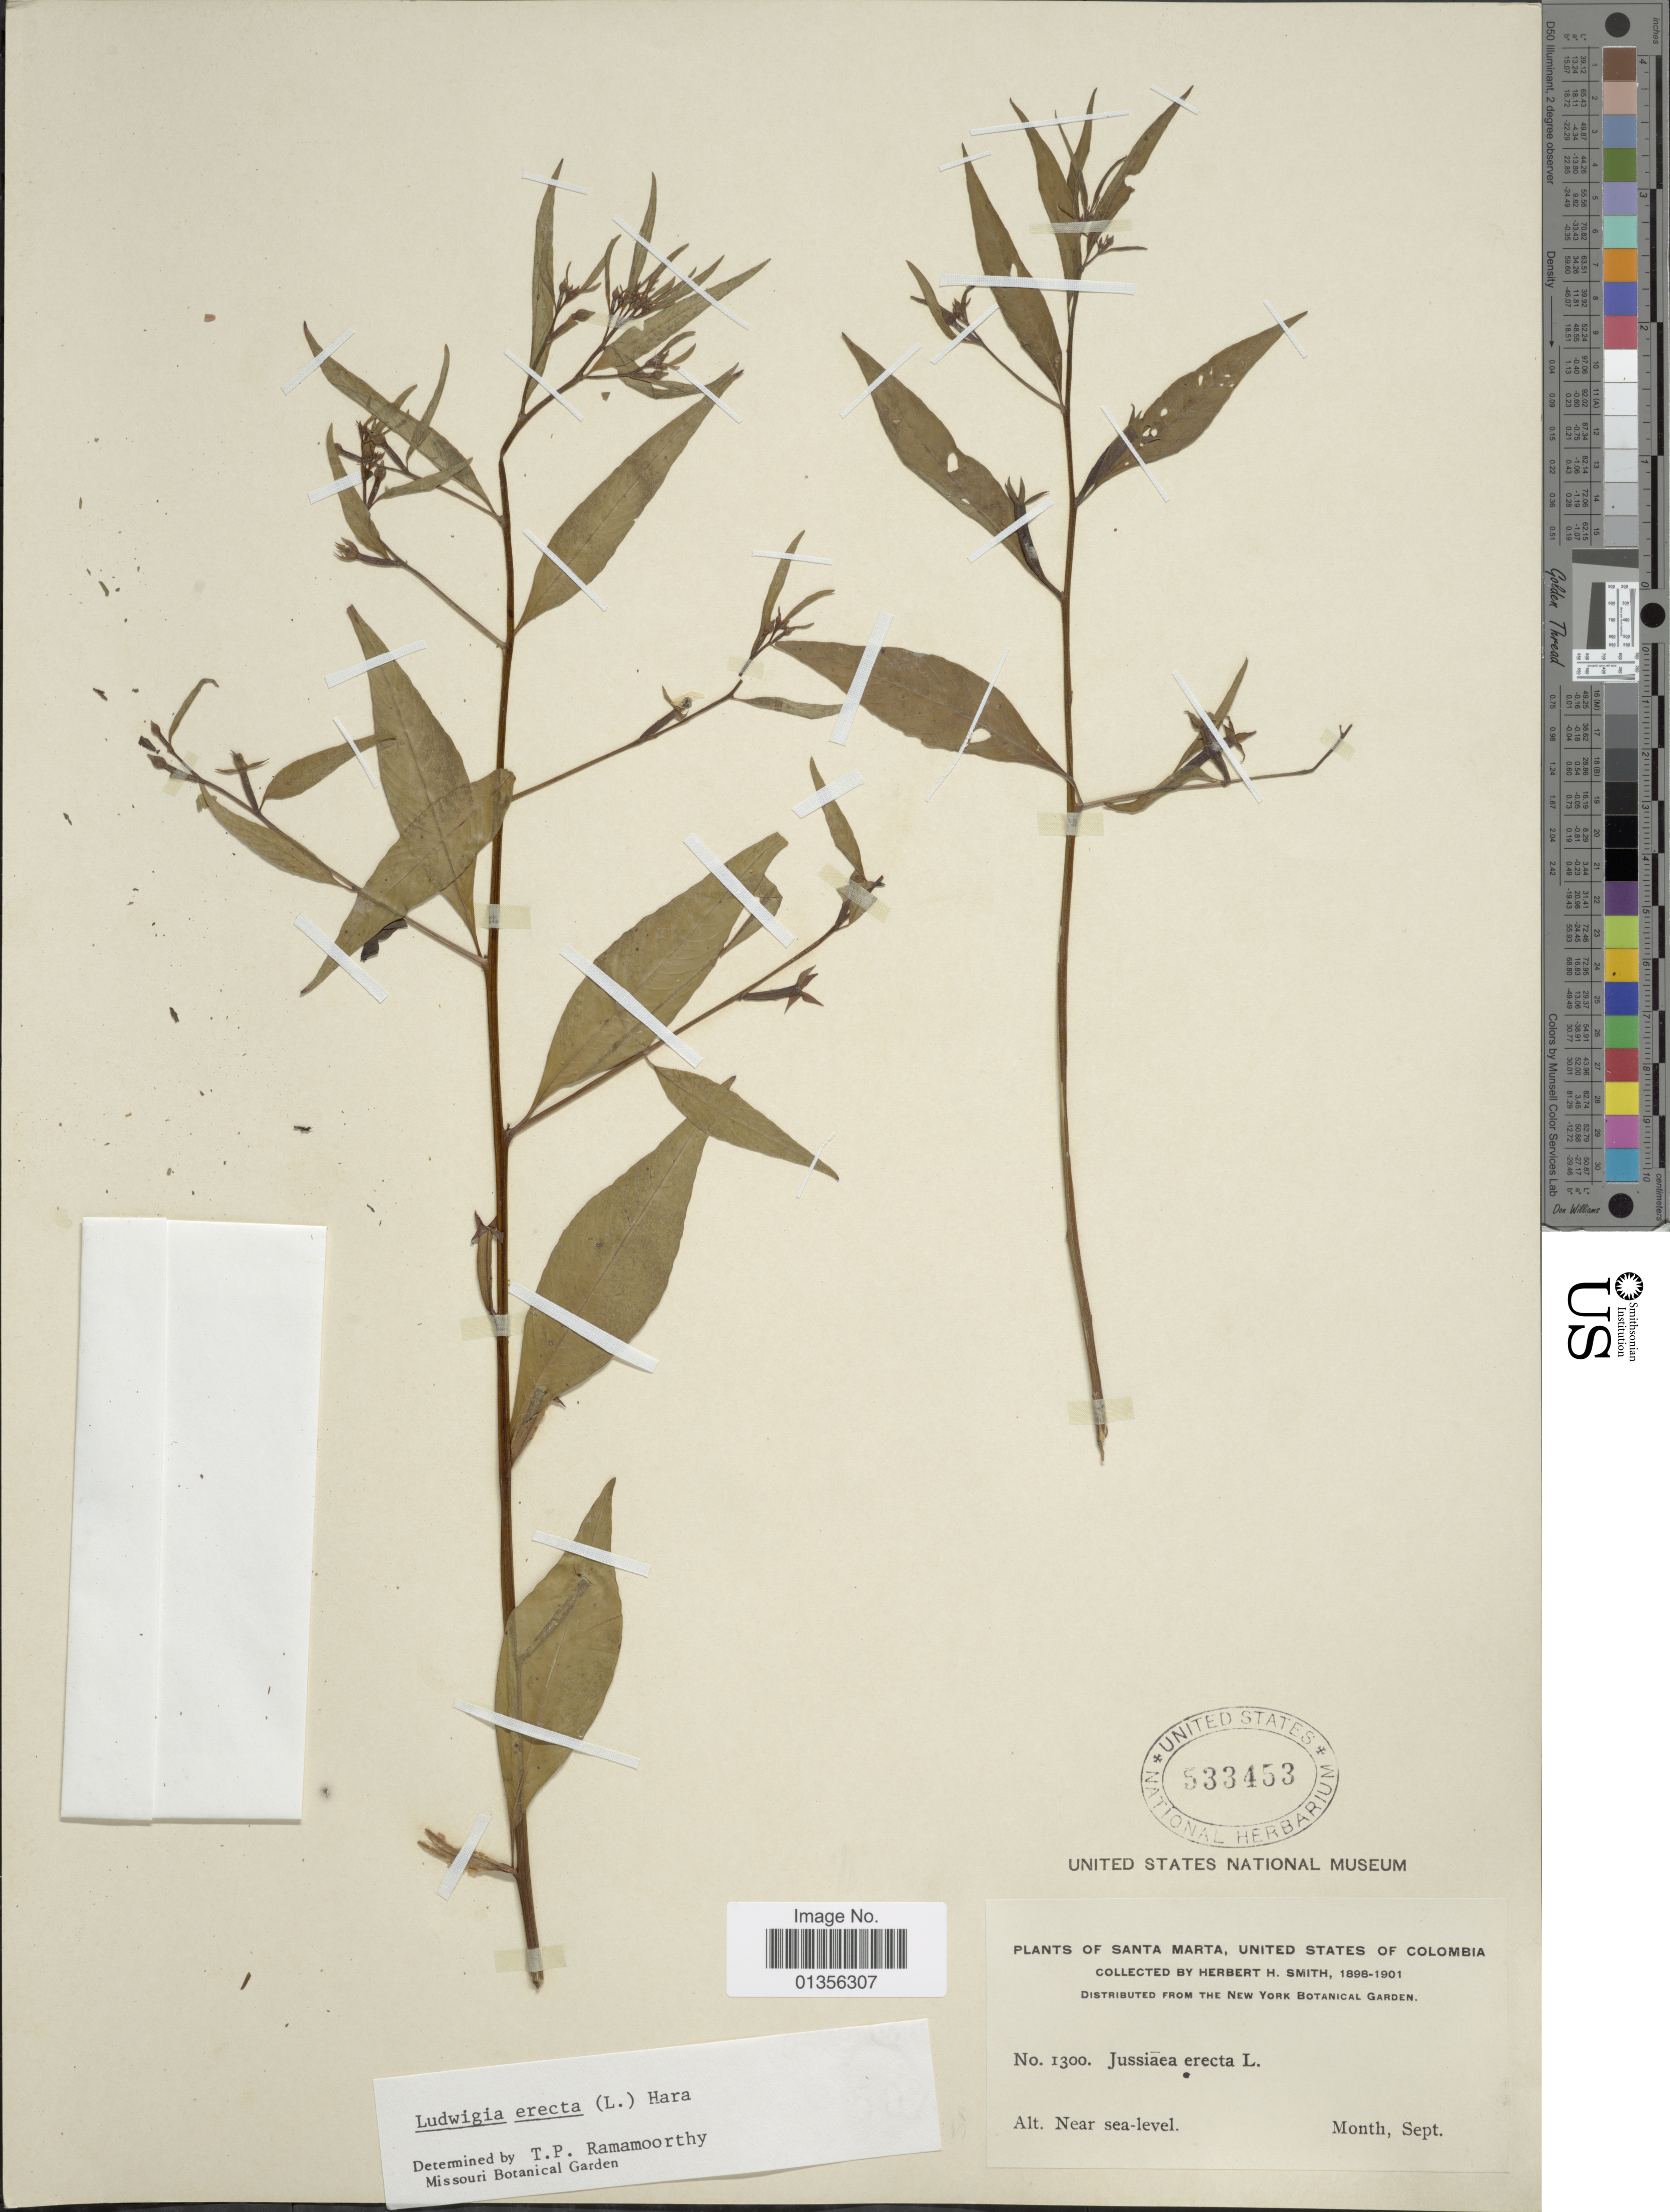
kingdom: Plantae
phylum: Tracheophyta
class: Magnoliopsida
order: Myrtales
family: Onagraceae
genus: Ludwigia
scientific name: Ludwigia erecta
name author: (L.) H. Hara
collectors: Herbert H. Smith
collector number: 1300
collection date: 1898-09/1901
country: Colombia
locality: Santa Marta.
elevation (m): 0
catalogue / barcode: US 533453